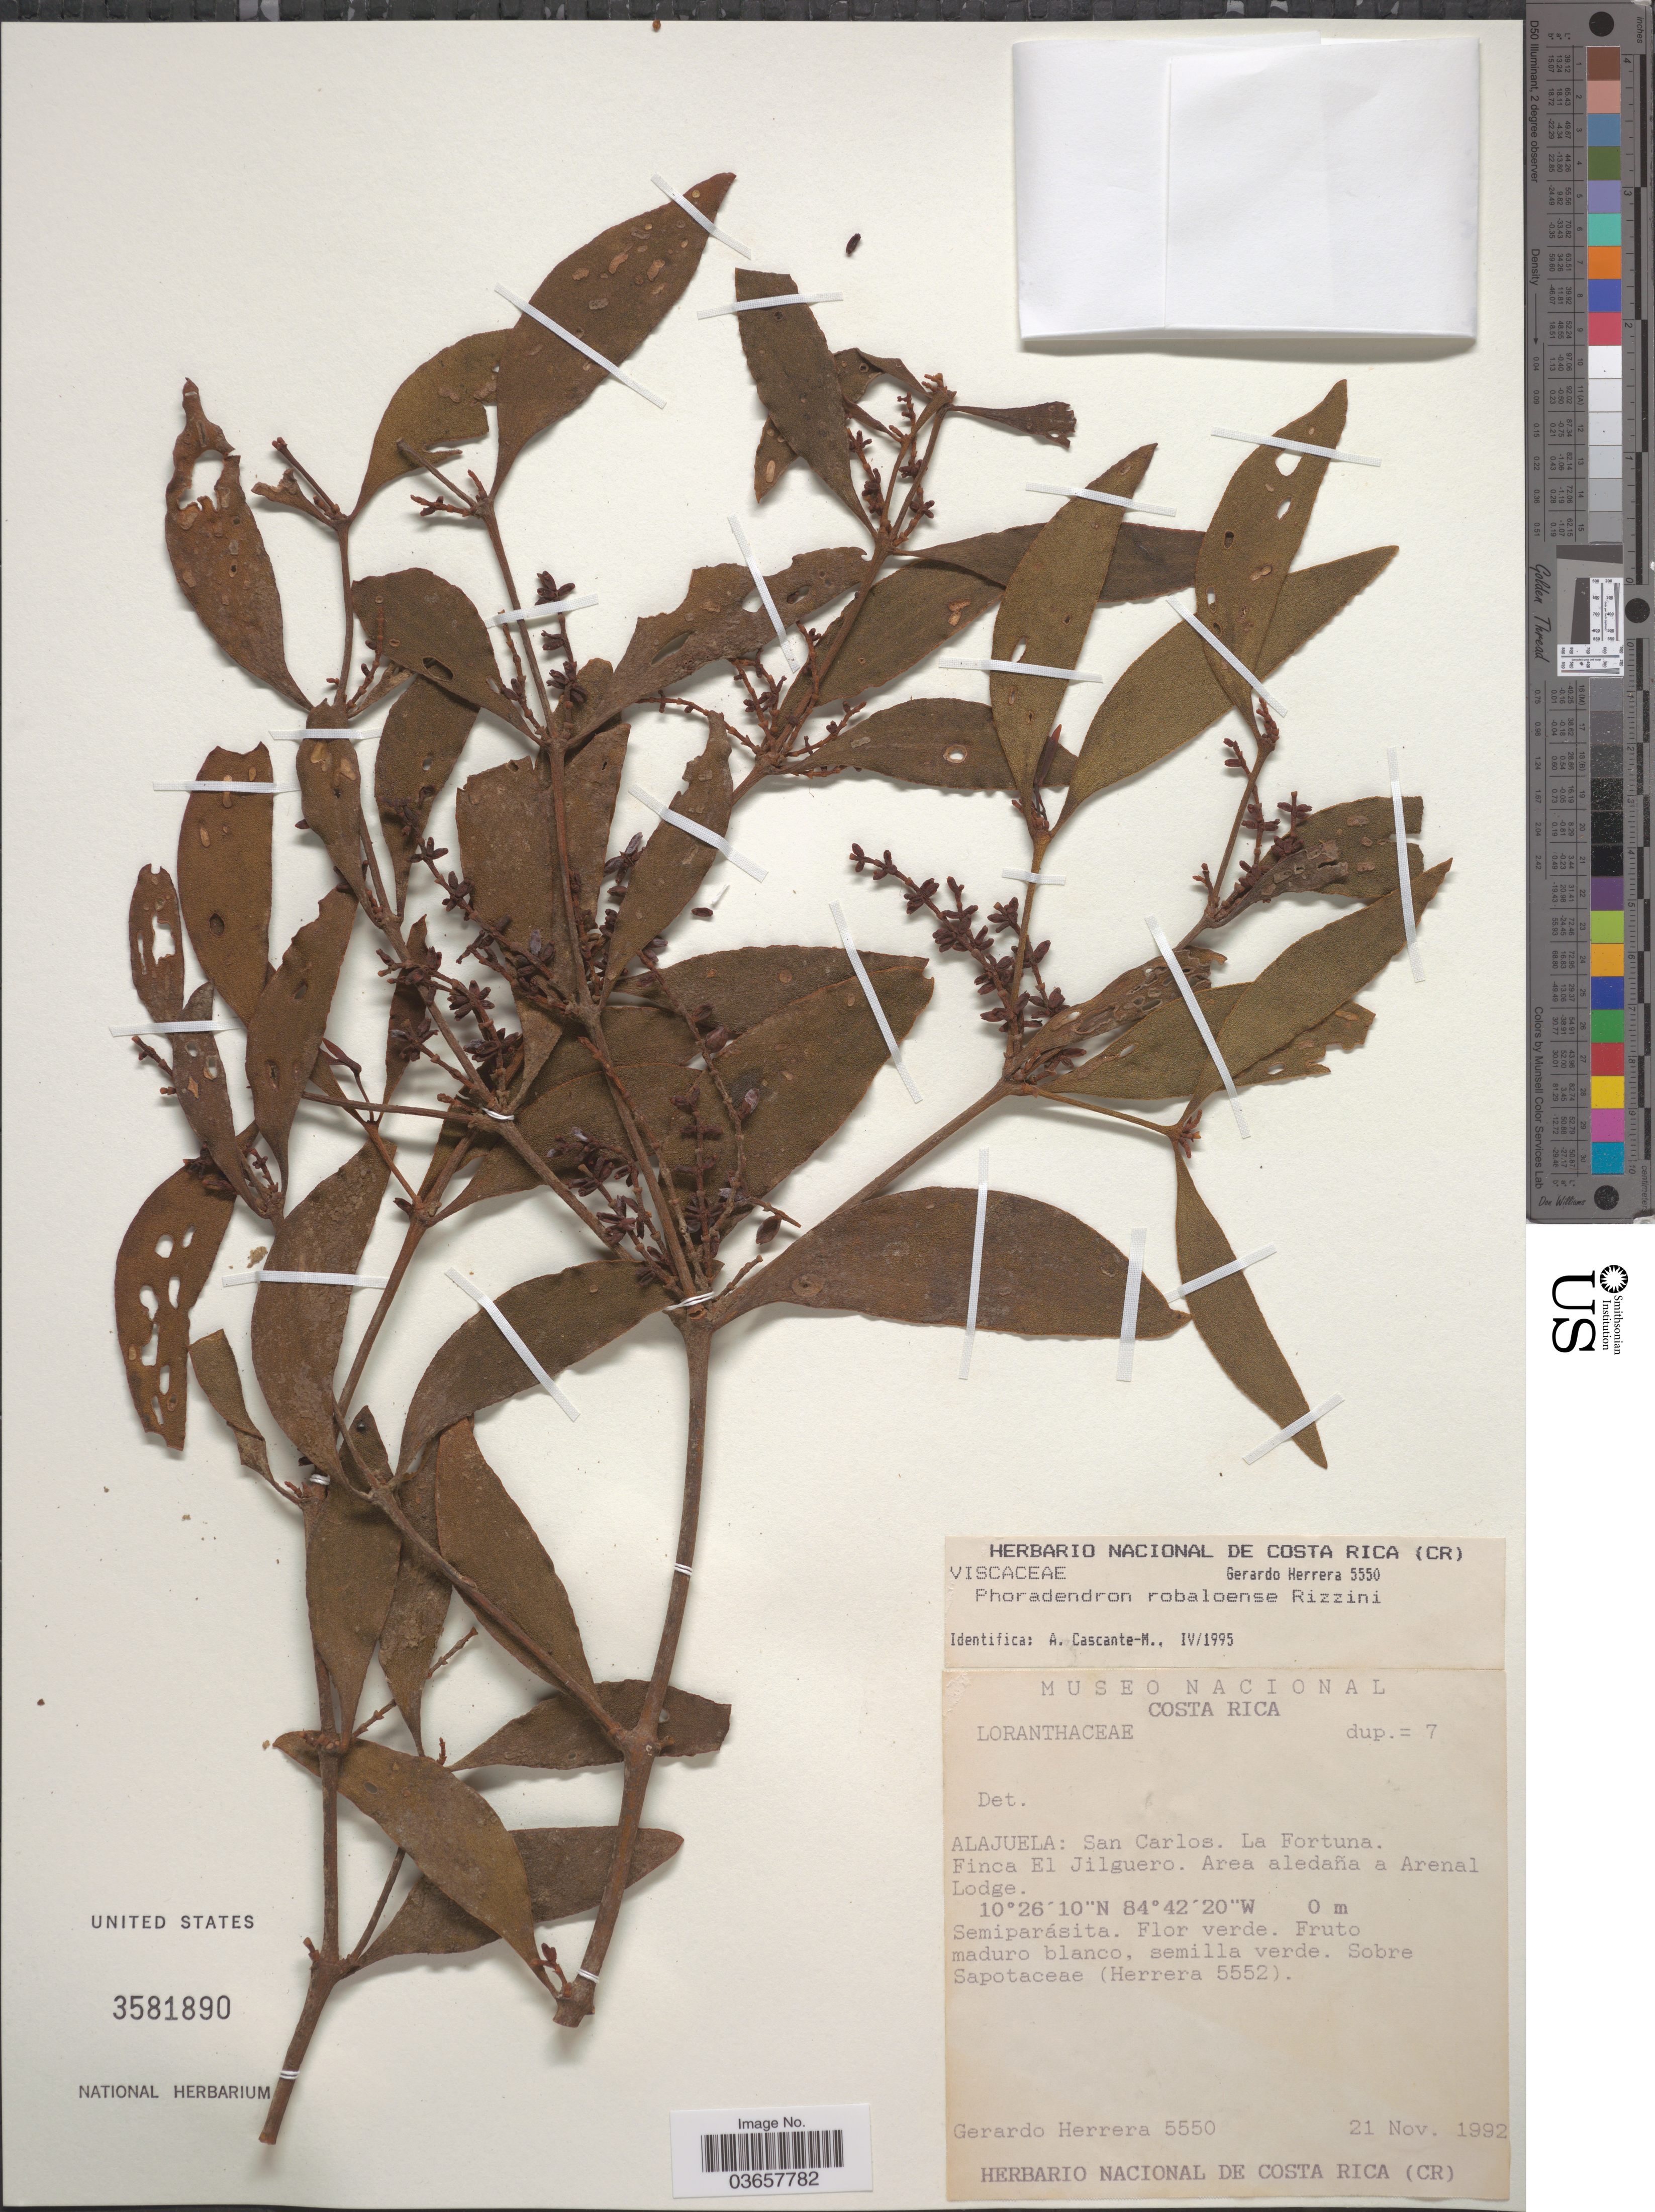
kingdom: Plantae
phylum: Tracheophyta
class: Magnoliopsida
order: Santalales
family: Viscaceae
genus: Phoradendron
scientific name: Phoradendron robaloense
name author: Woodson ex Rizzini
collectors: G. Herrera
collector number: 5550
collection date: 1992-11-21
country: Costa Rica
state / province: Alajuela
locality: San Carlos. La Fortuna. Finca El Jilguera. Area aledaña a Arenal Lodge.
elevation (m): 0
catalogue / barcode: US 3581890